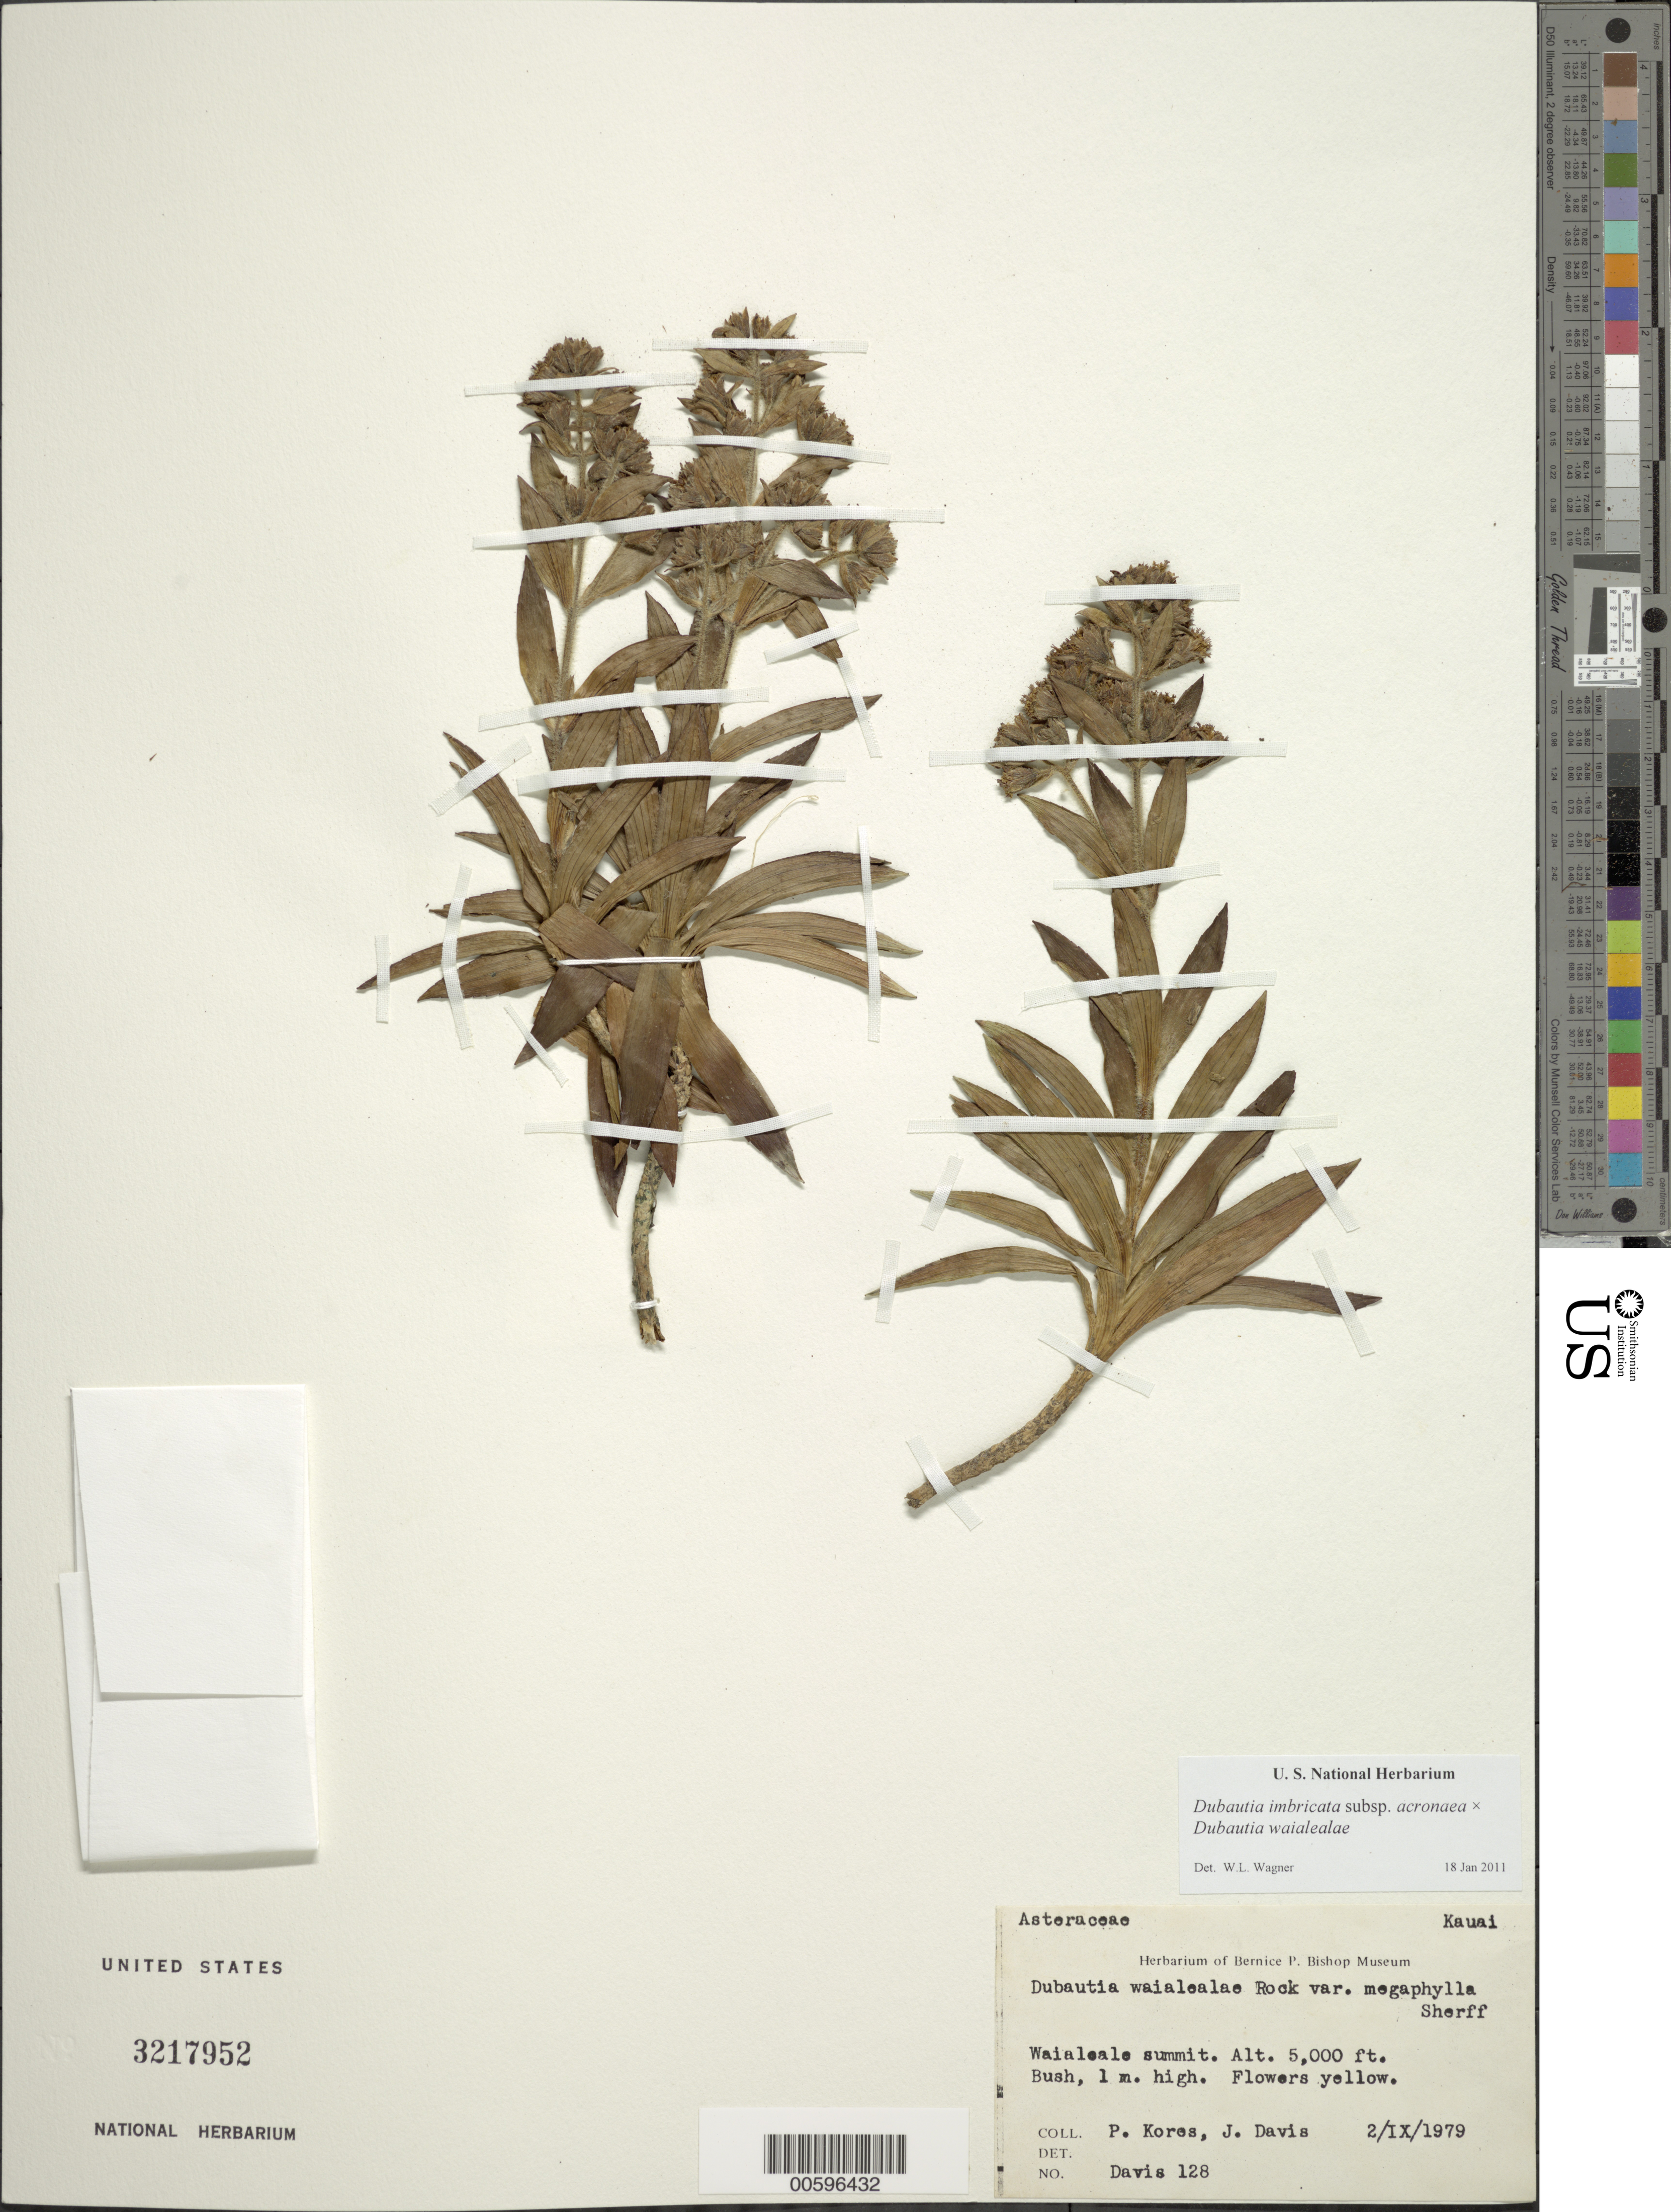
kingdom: Plantae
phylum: Tracheophyta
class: Magnoliopsida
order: Asterales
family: Asteraceae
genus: Dubautia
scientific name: Dubautia imbricata subsp. acronaea x D. waialealae Rock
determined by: Wagner, W. L., (BOT), Smithsonian Institution - National Museum of Natural History (UNITED STATES)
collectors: P. Kores & J. Davis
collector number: Davis 128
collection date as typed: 2 Sep 1979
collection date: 1979-09-02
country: United States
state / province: Hawaii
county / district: Kauai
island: Kaua'i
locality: Waialeale summit.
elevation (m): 1524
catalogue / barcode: US 3217952